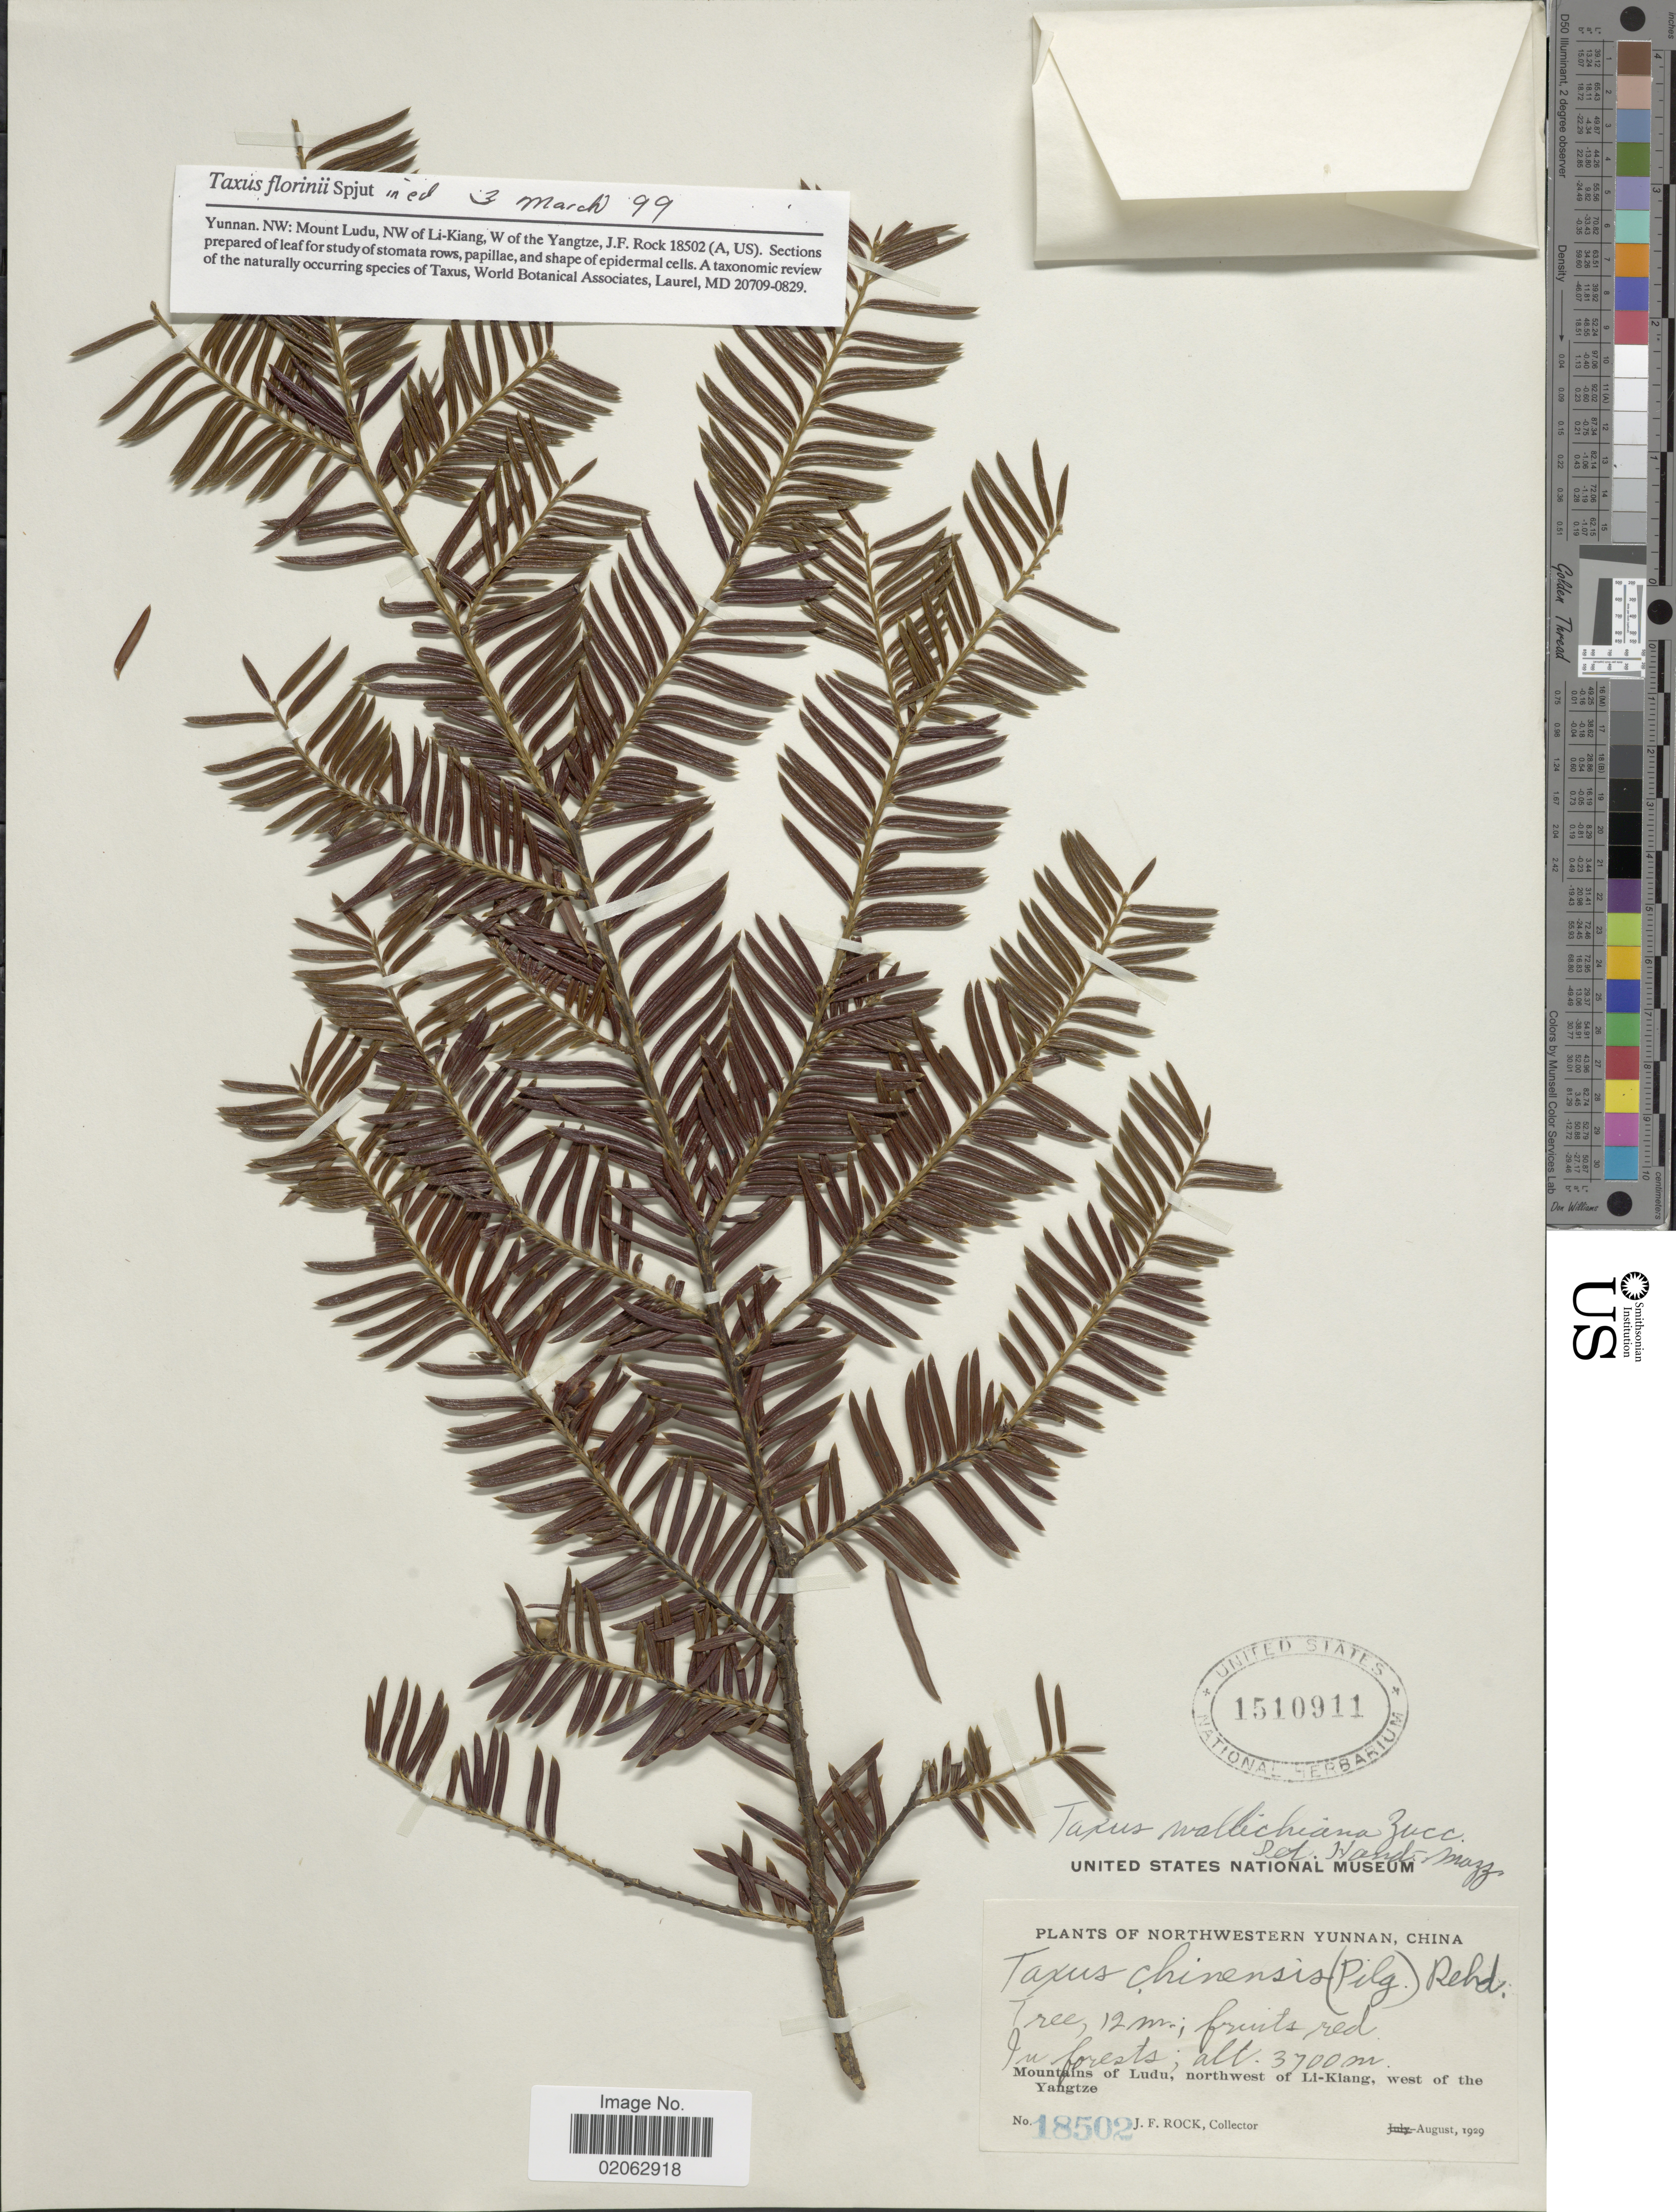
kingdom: Plantae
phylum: Tracheophyta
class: Pinopsida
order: Pinales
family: Taxaceae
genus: Taxus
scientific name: Taxus wallichiana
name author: Zucc.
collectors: J. Rock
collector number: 18502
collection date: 1929-08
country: China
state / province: Yunnan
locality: Northwestern Yunnan, Moutains of Ludu, northwest of Li-Kiang, west of the Yangtze.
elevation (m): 3700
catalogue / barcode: US 1510911